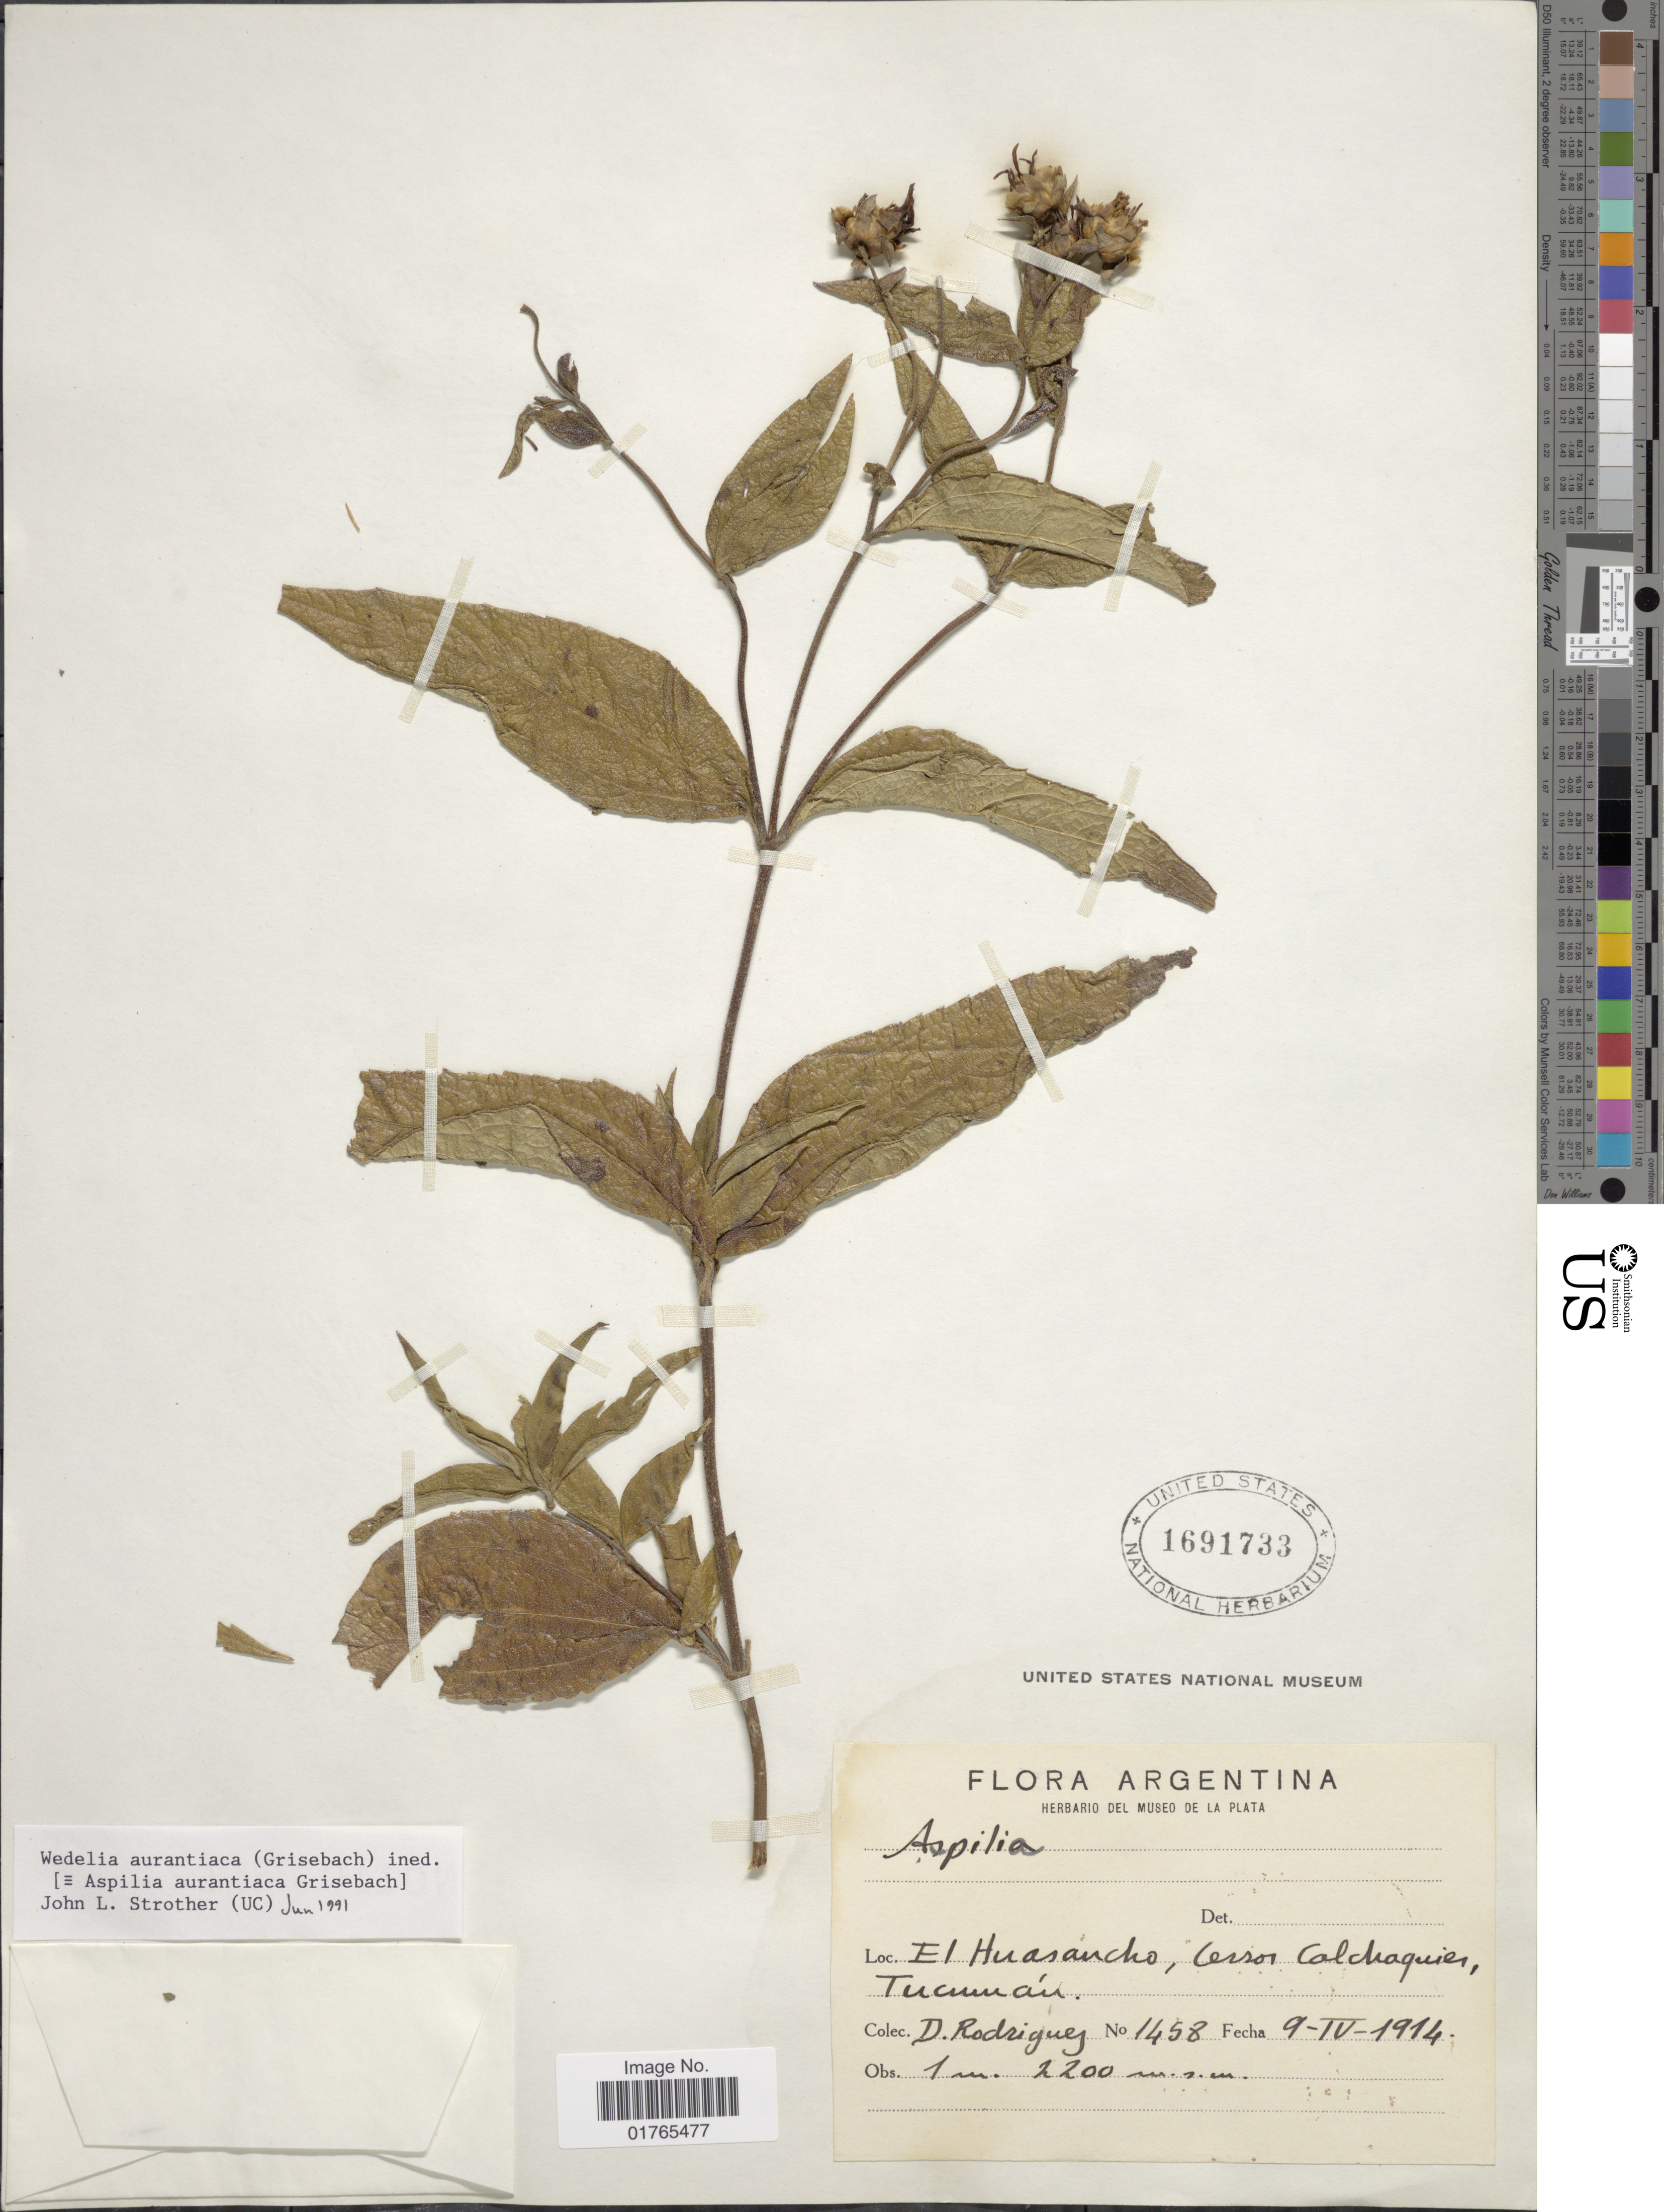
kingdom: Plantae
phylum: Tracheophyta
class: Magnoliopsida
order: Asterales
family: Asteraceae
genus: Aspilia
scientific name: Aspilia aurantiaca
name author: Griseb.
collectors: D. Rodriguez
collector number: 1458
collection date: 1914-04-09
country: Argentina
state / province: Tucuman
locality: El Huasancho, Cerro Calchaquien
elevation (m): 2200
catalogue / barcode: US 1691733